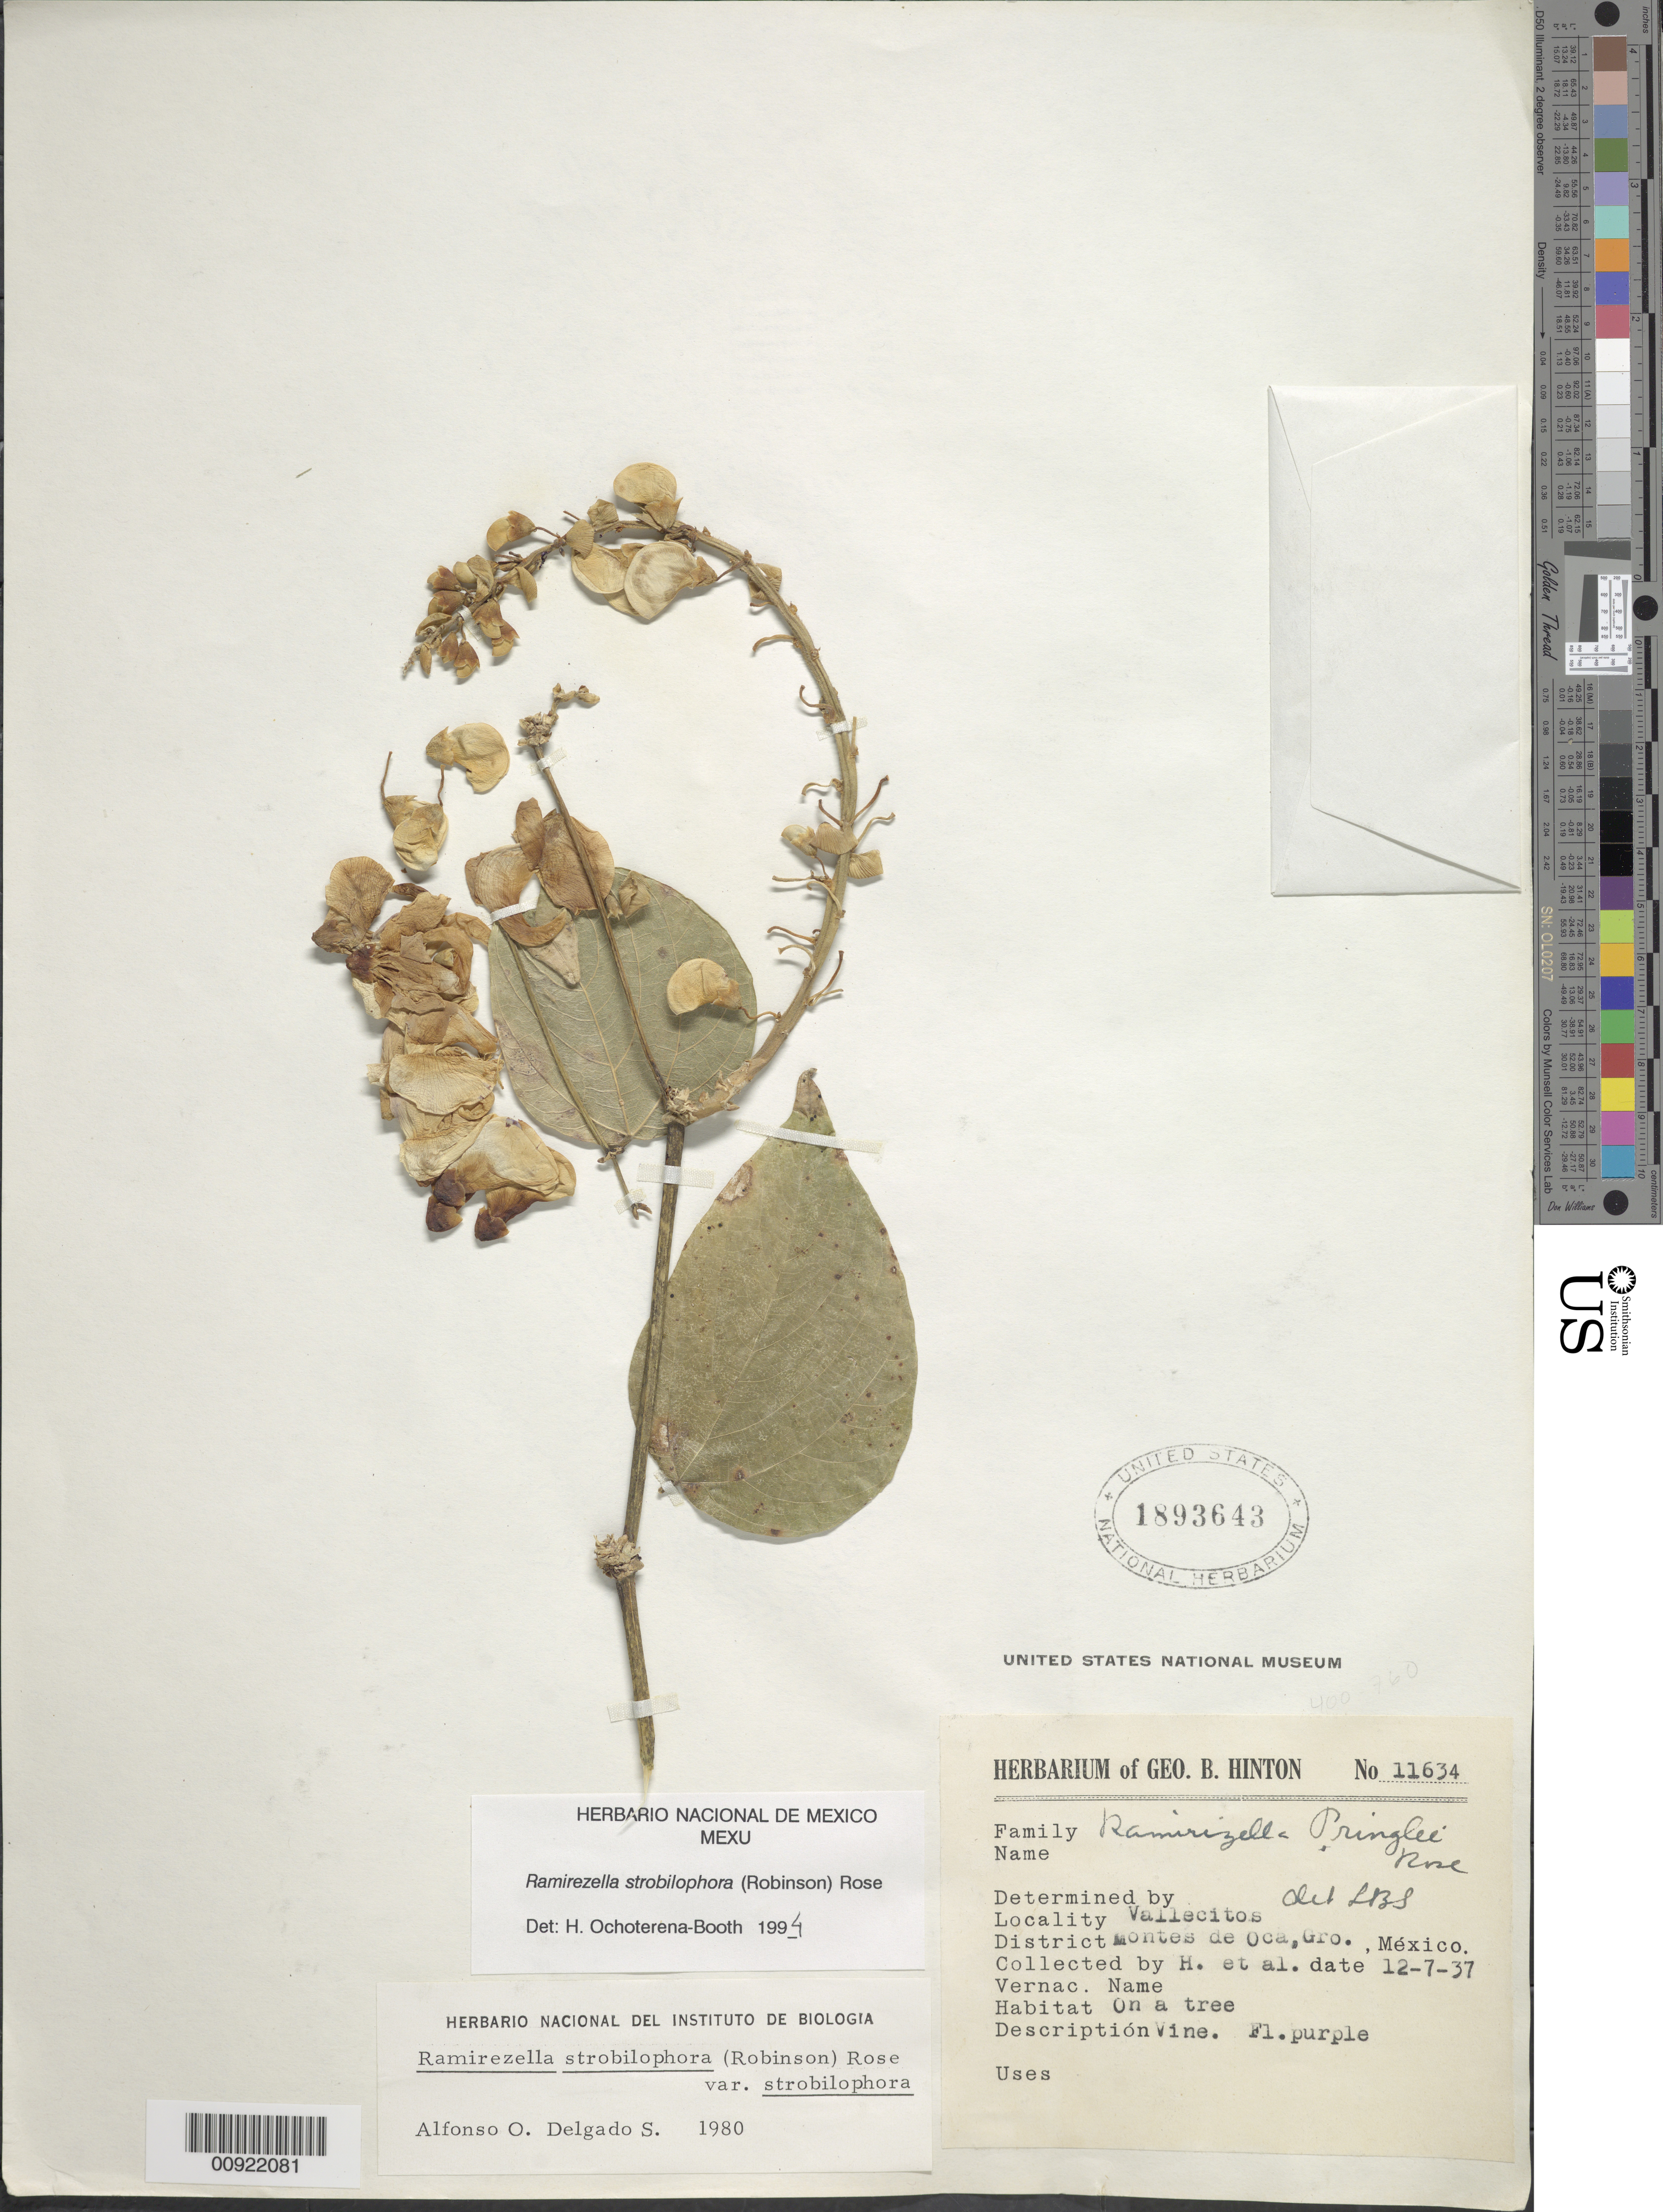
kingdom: Plantae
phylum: Tracheophyta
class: Magnoliopsida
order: Fabales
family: Fabaceae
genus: Ramirezella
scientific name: Ramirezella strobilophora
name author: (B.L. Rob.) Rose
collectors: G. B. Hinton & et al.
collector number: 11634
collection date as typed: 07 Dec 1937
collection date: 1937-12-07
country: Mexico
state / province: Guerrero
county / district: Montes de Oca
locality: Vallecitos, District Montes de Oca, Gro.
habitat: On a tree.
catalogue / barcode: US 1893643